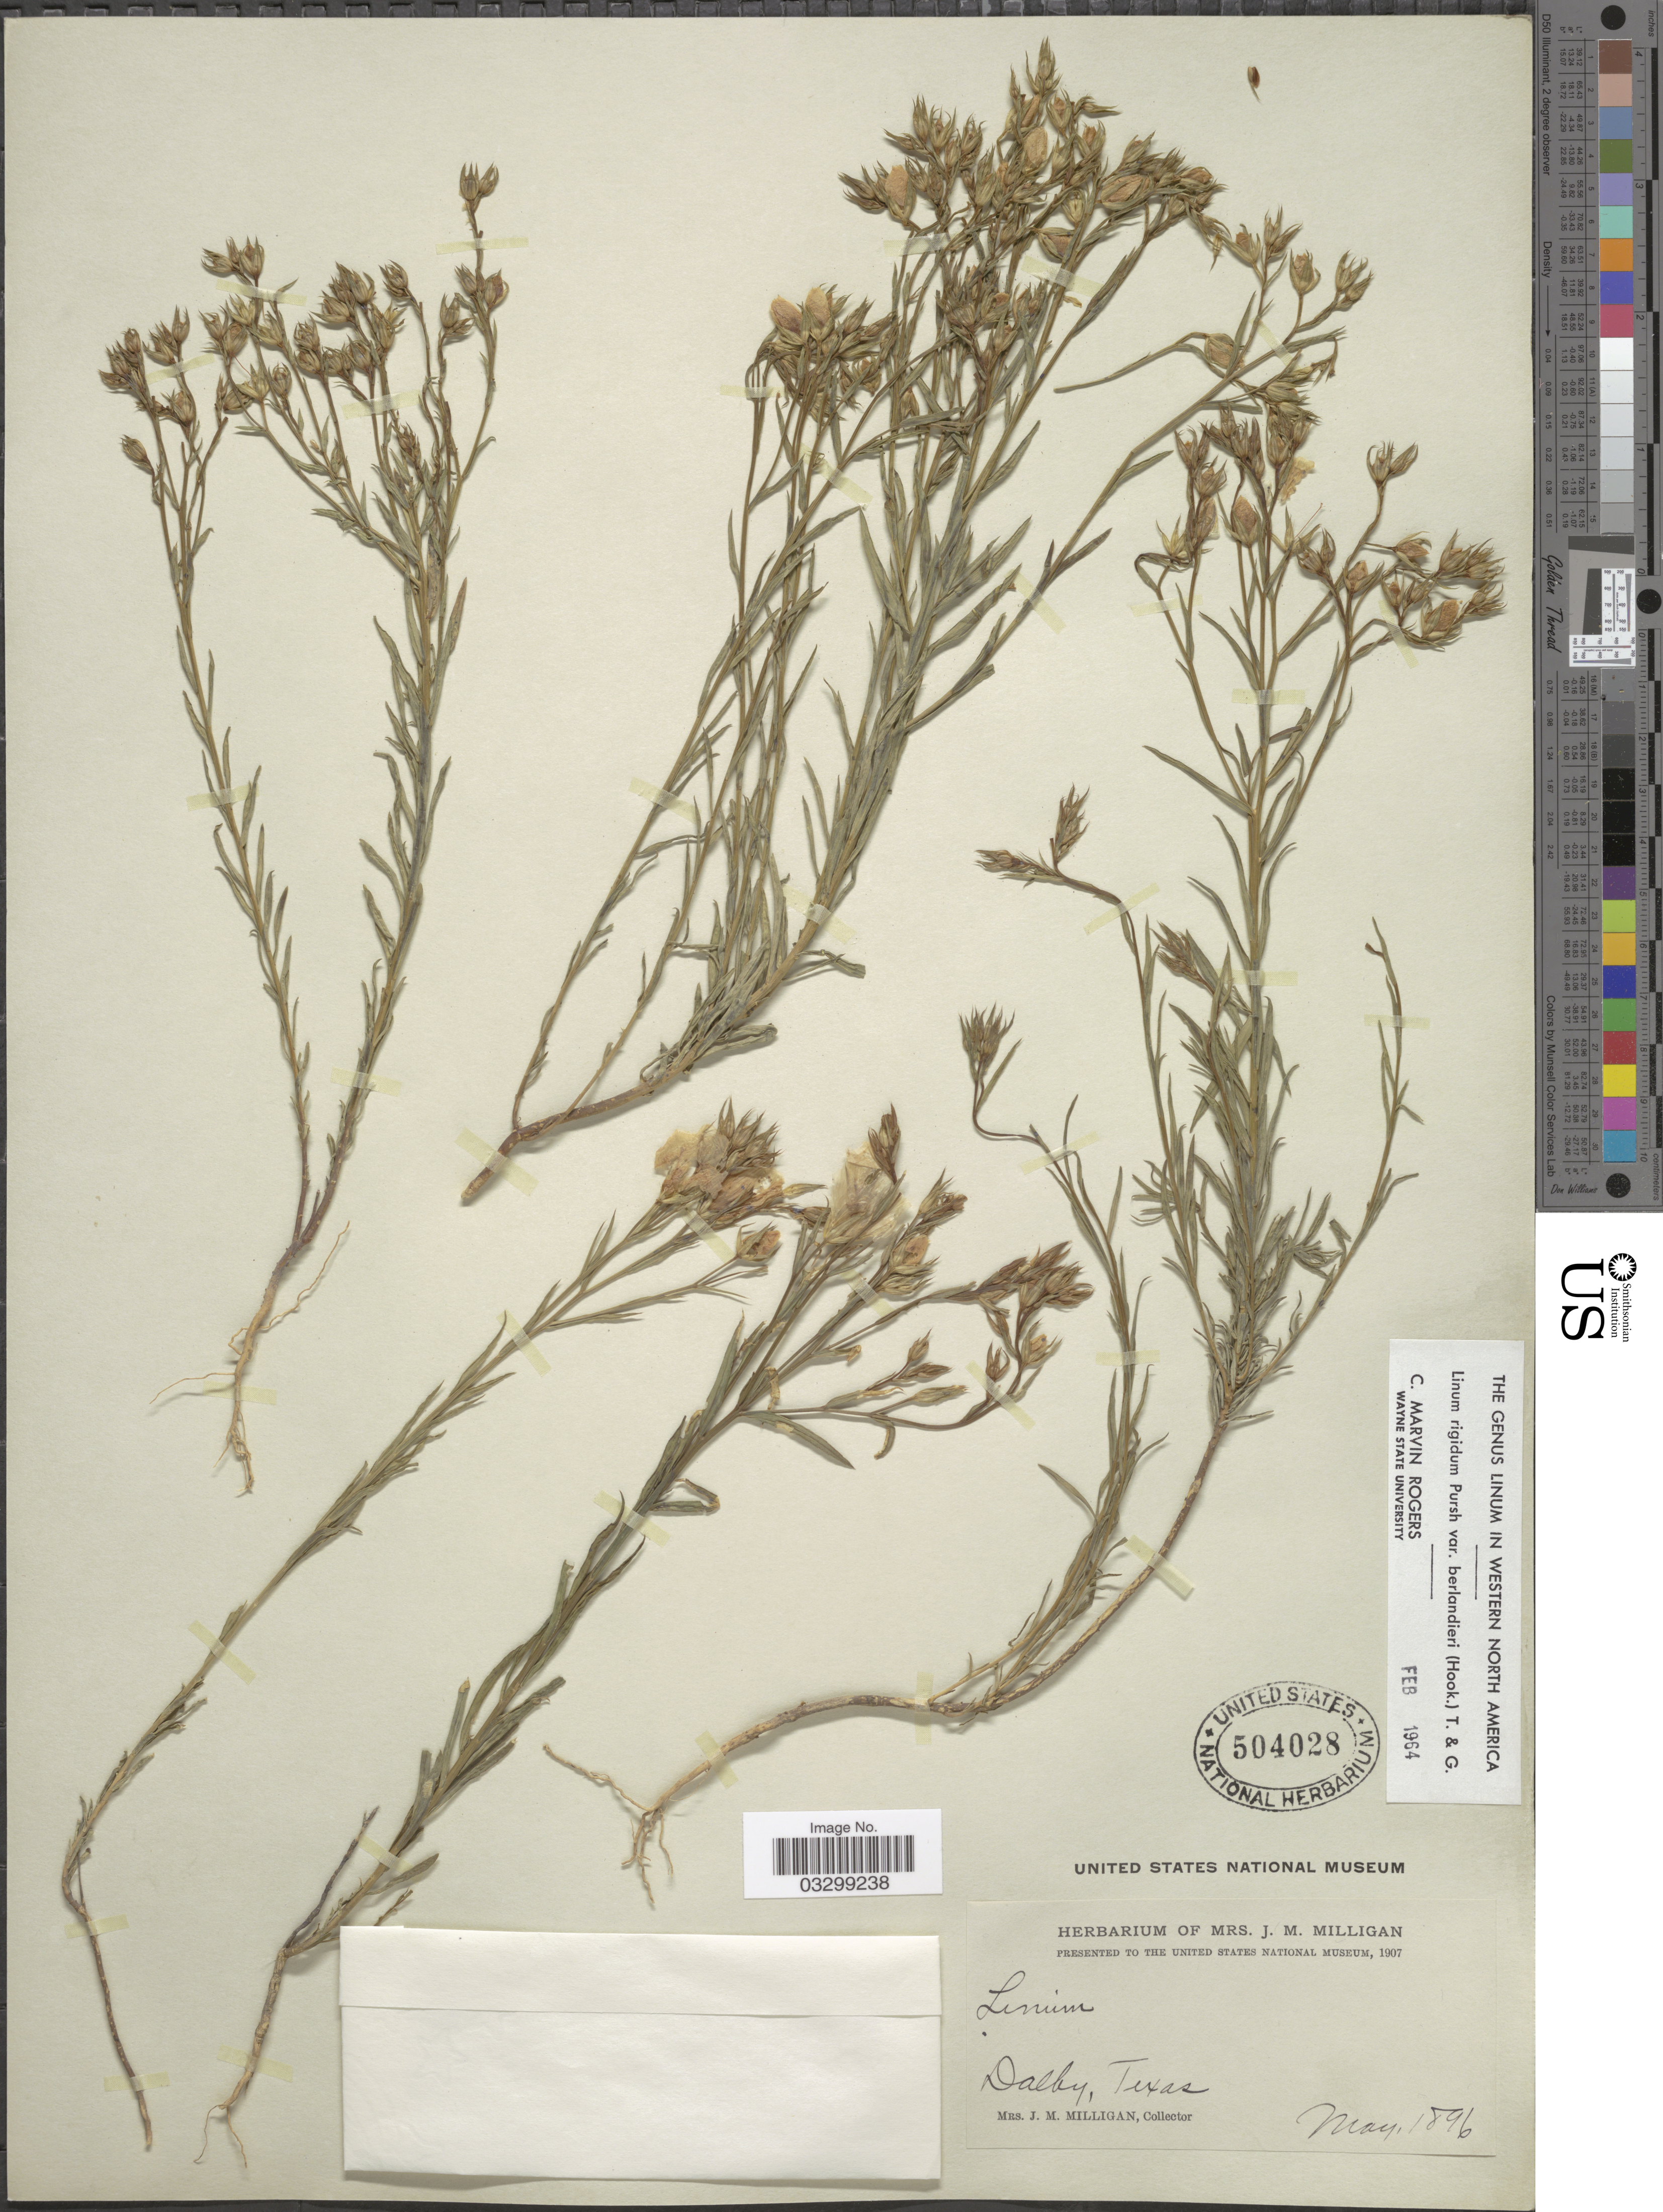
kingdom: Plantae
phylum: Tracheophyta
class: Magnoliopsida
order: Malpighiales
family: Linaceae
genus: Linum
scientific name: Linum rigidum var. berlandieri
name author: Pursh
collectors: J. Milligan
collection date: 1896-05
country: United States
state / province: Texas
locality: Dalby.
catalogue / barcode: US 504028